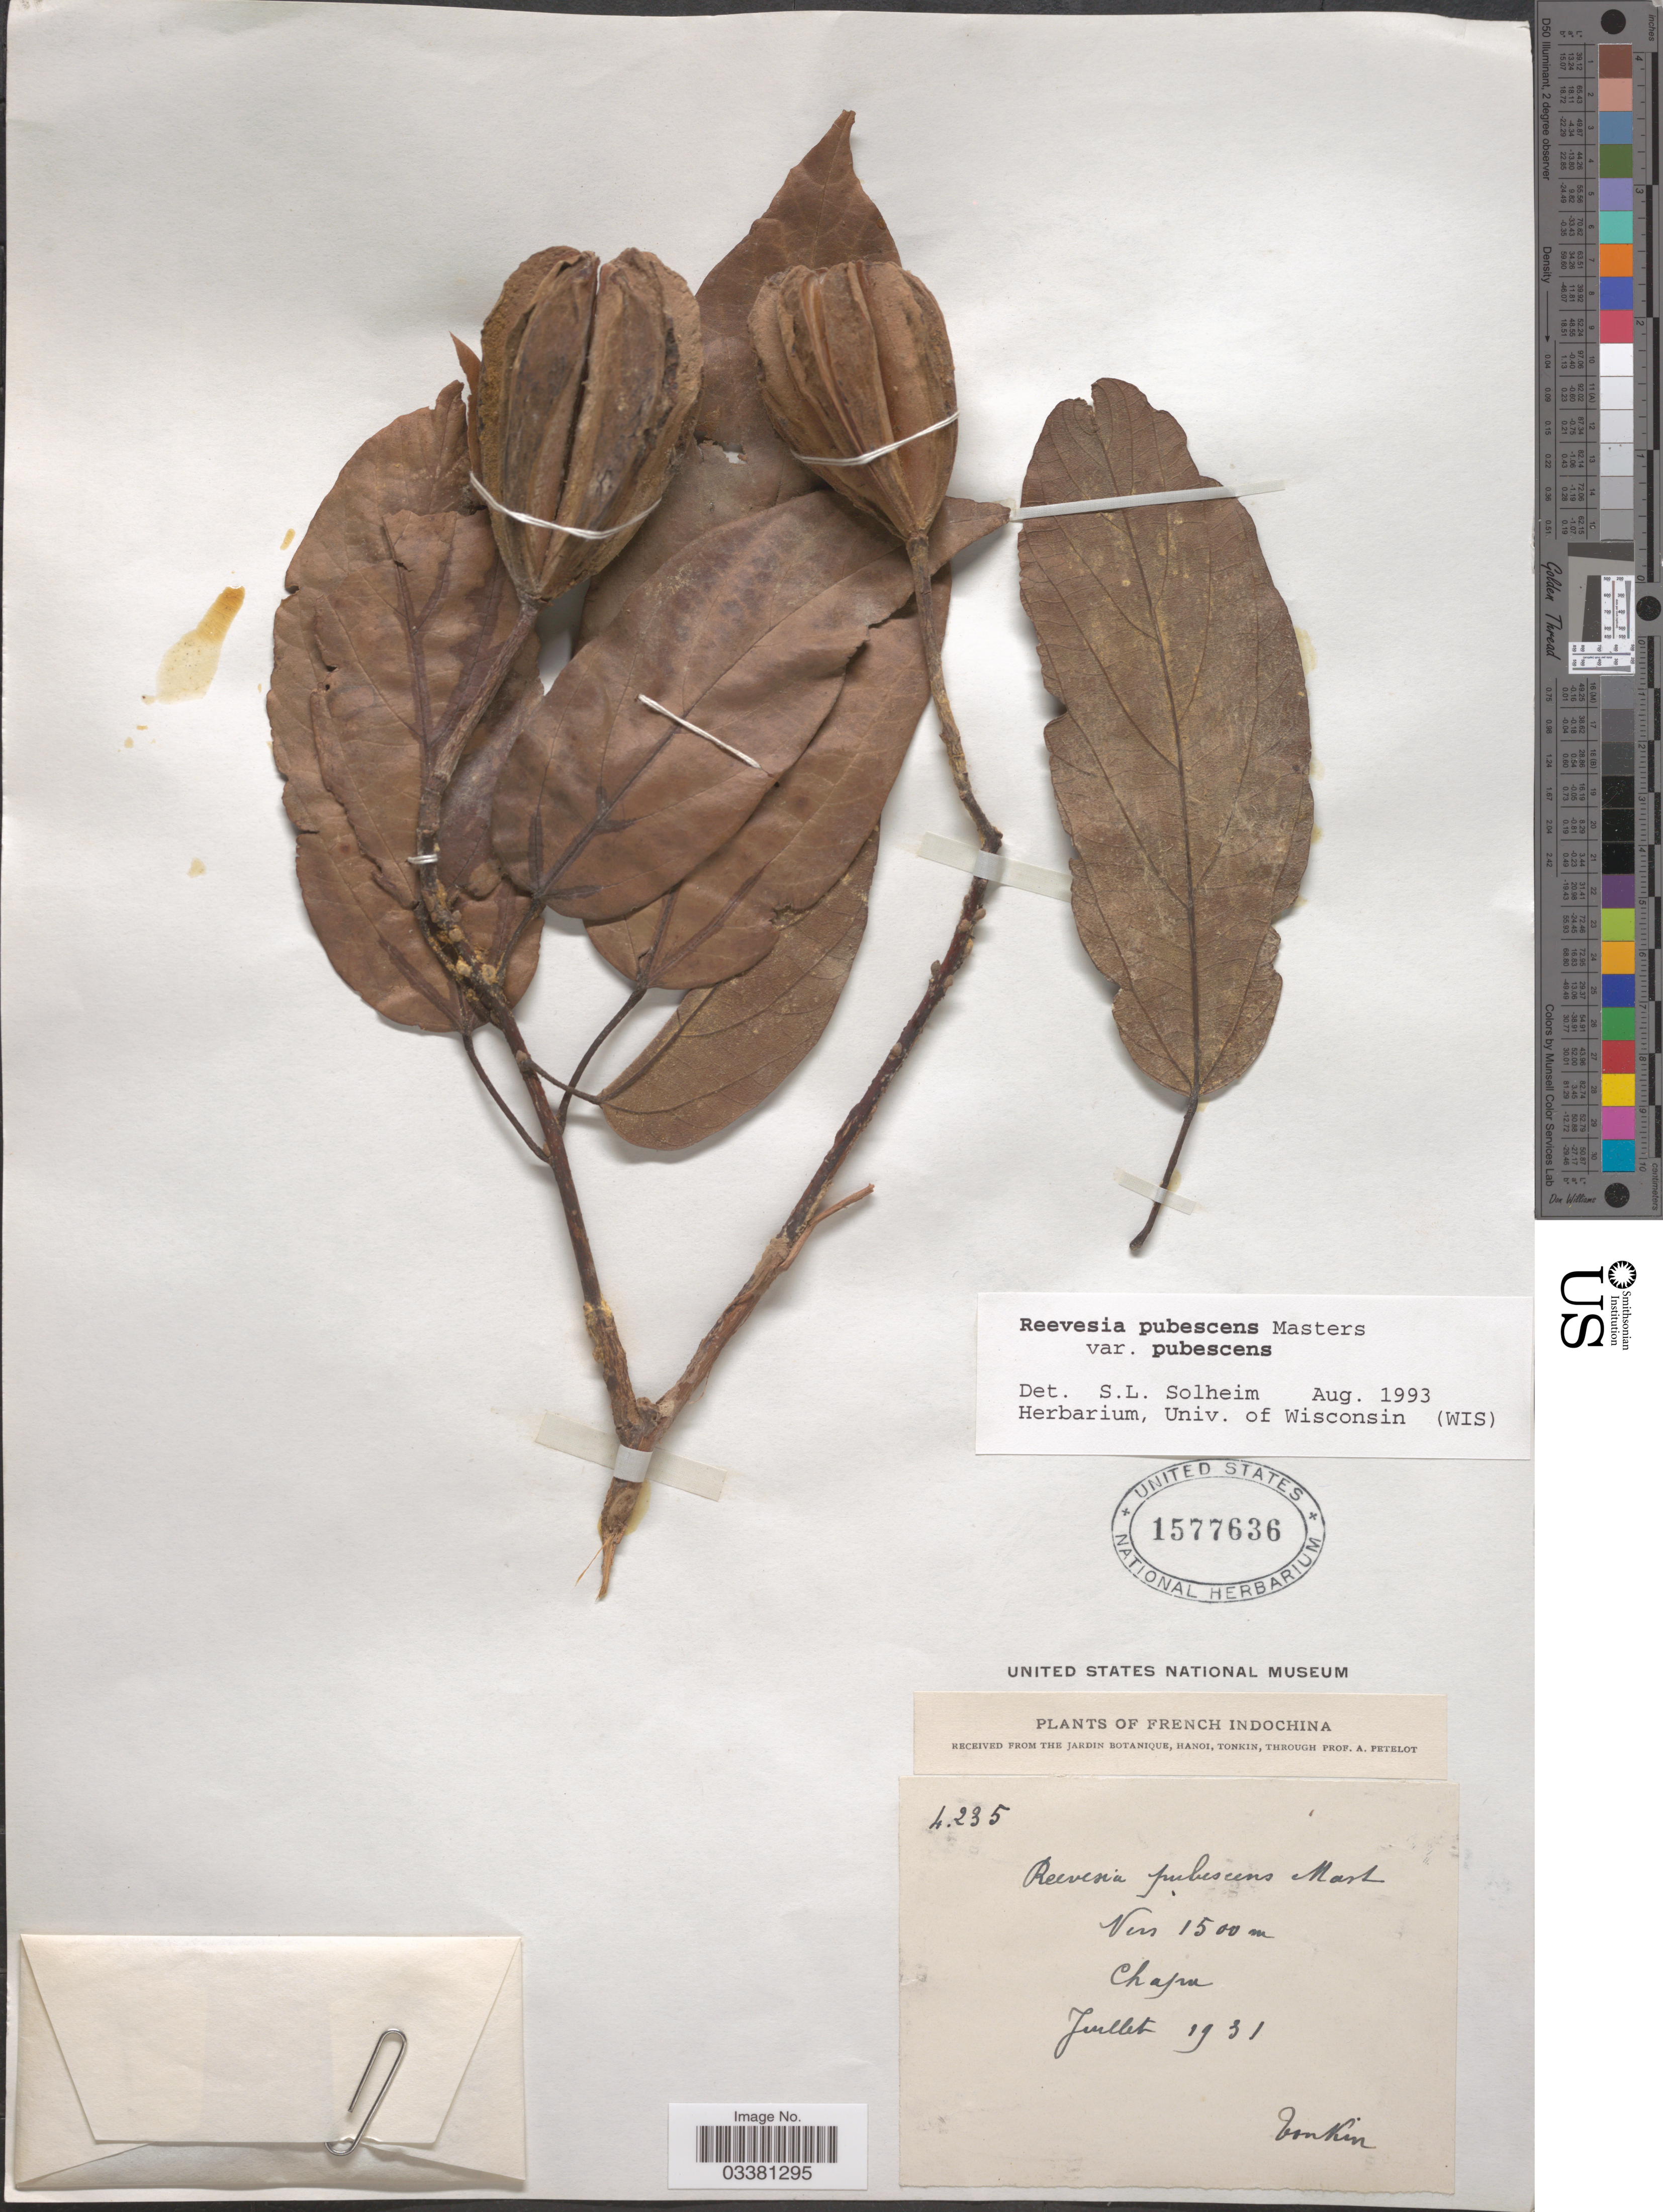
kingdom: Plantae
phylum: Tracheophyta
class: Magnoliopsida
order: Malvales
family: Malvaceae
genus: Reevesia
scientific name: Reevesia pubescens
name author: Mast.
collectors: A. Petelot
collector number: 4235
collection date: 1931-07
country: Vietnam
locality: French Indochina. Chapa.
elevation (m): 1500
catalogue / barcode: US 1577636